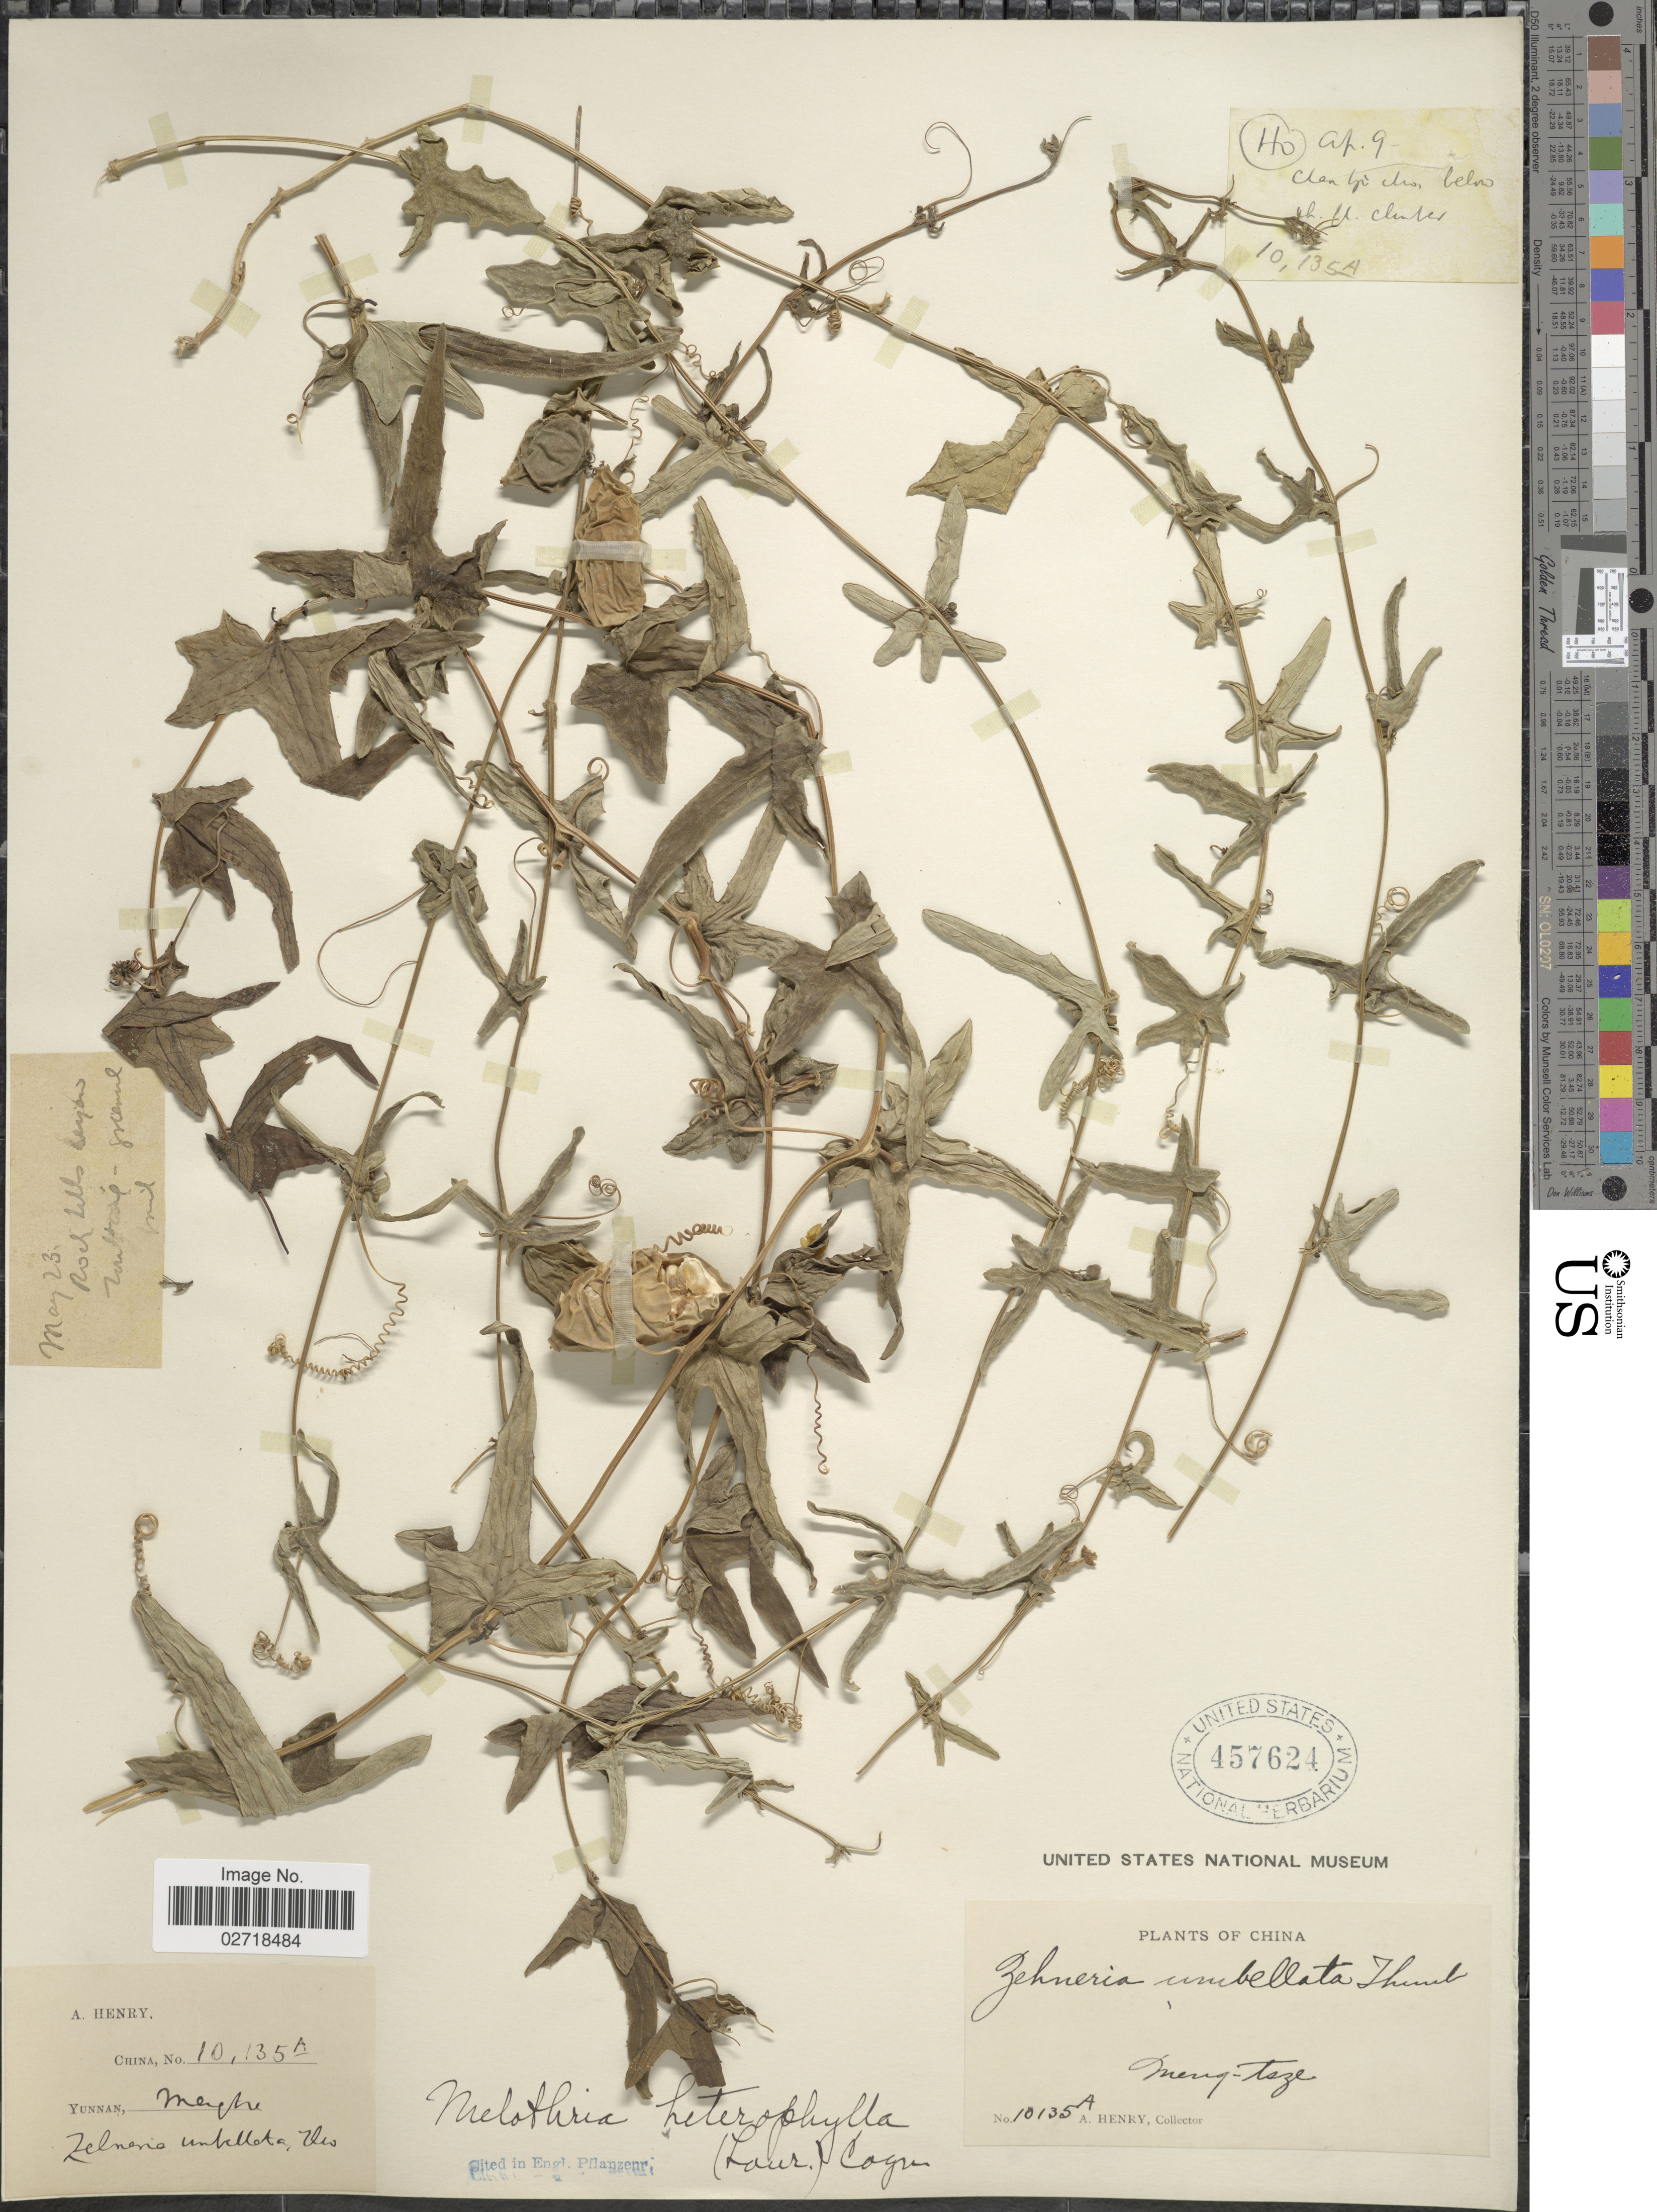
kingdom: Plantae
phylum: Tracheophyta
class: Magnoliopsida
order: Cucurbitales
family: Cucurbitaceae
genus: Solena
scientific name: Solena heterophylla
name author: Lour.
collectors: A. Henry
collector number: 10135 A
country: China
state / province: Yunnan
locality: Meng-tsze, Apr 9 - Chen Yii cho. Ho; May 23 - rock hills beyond Tongtang.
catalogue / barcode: US 457624